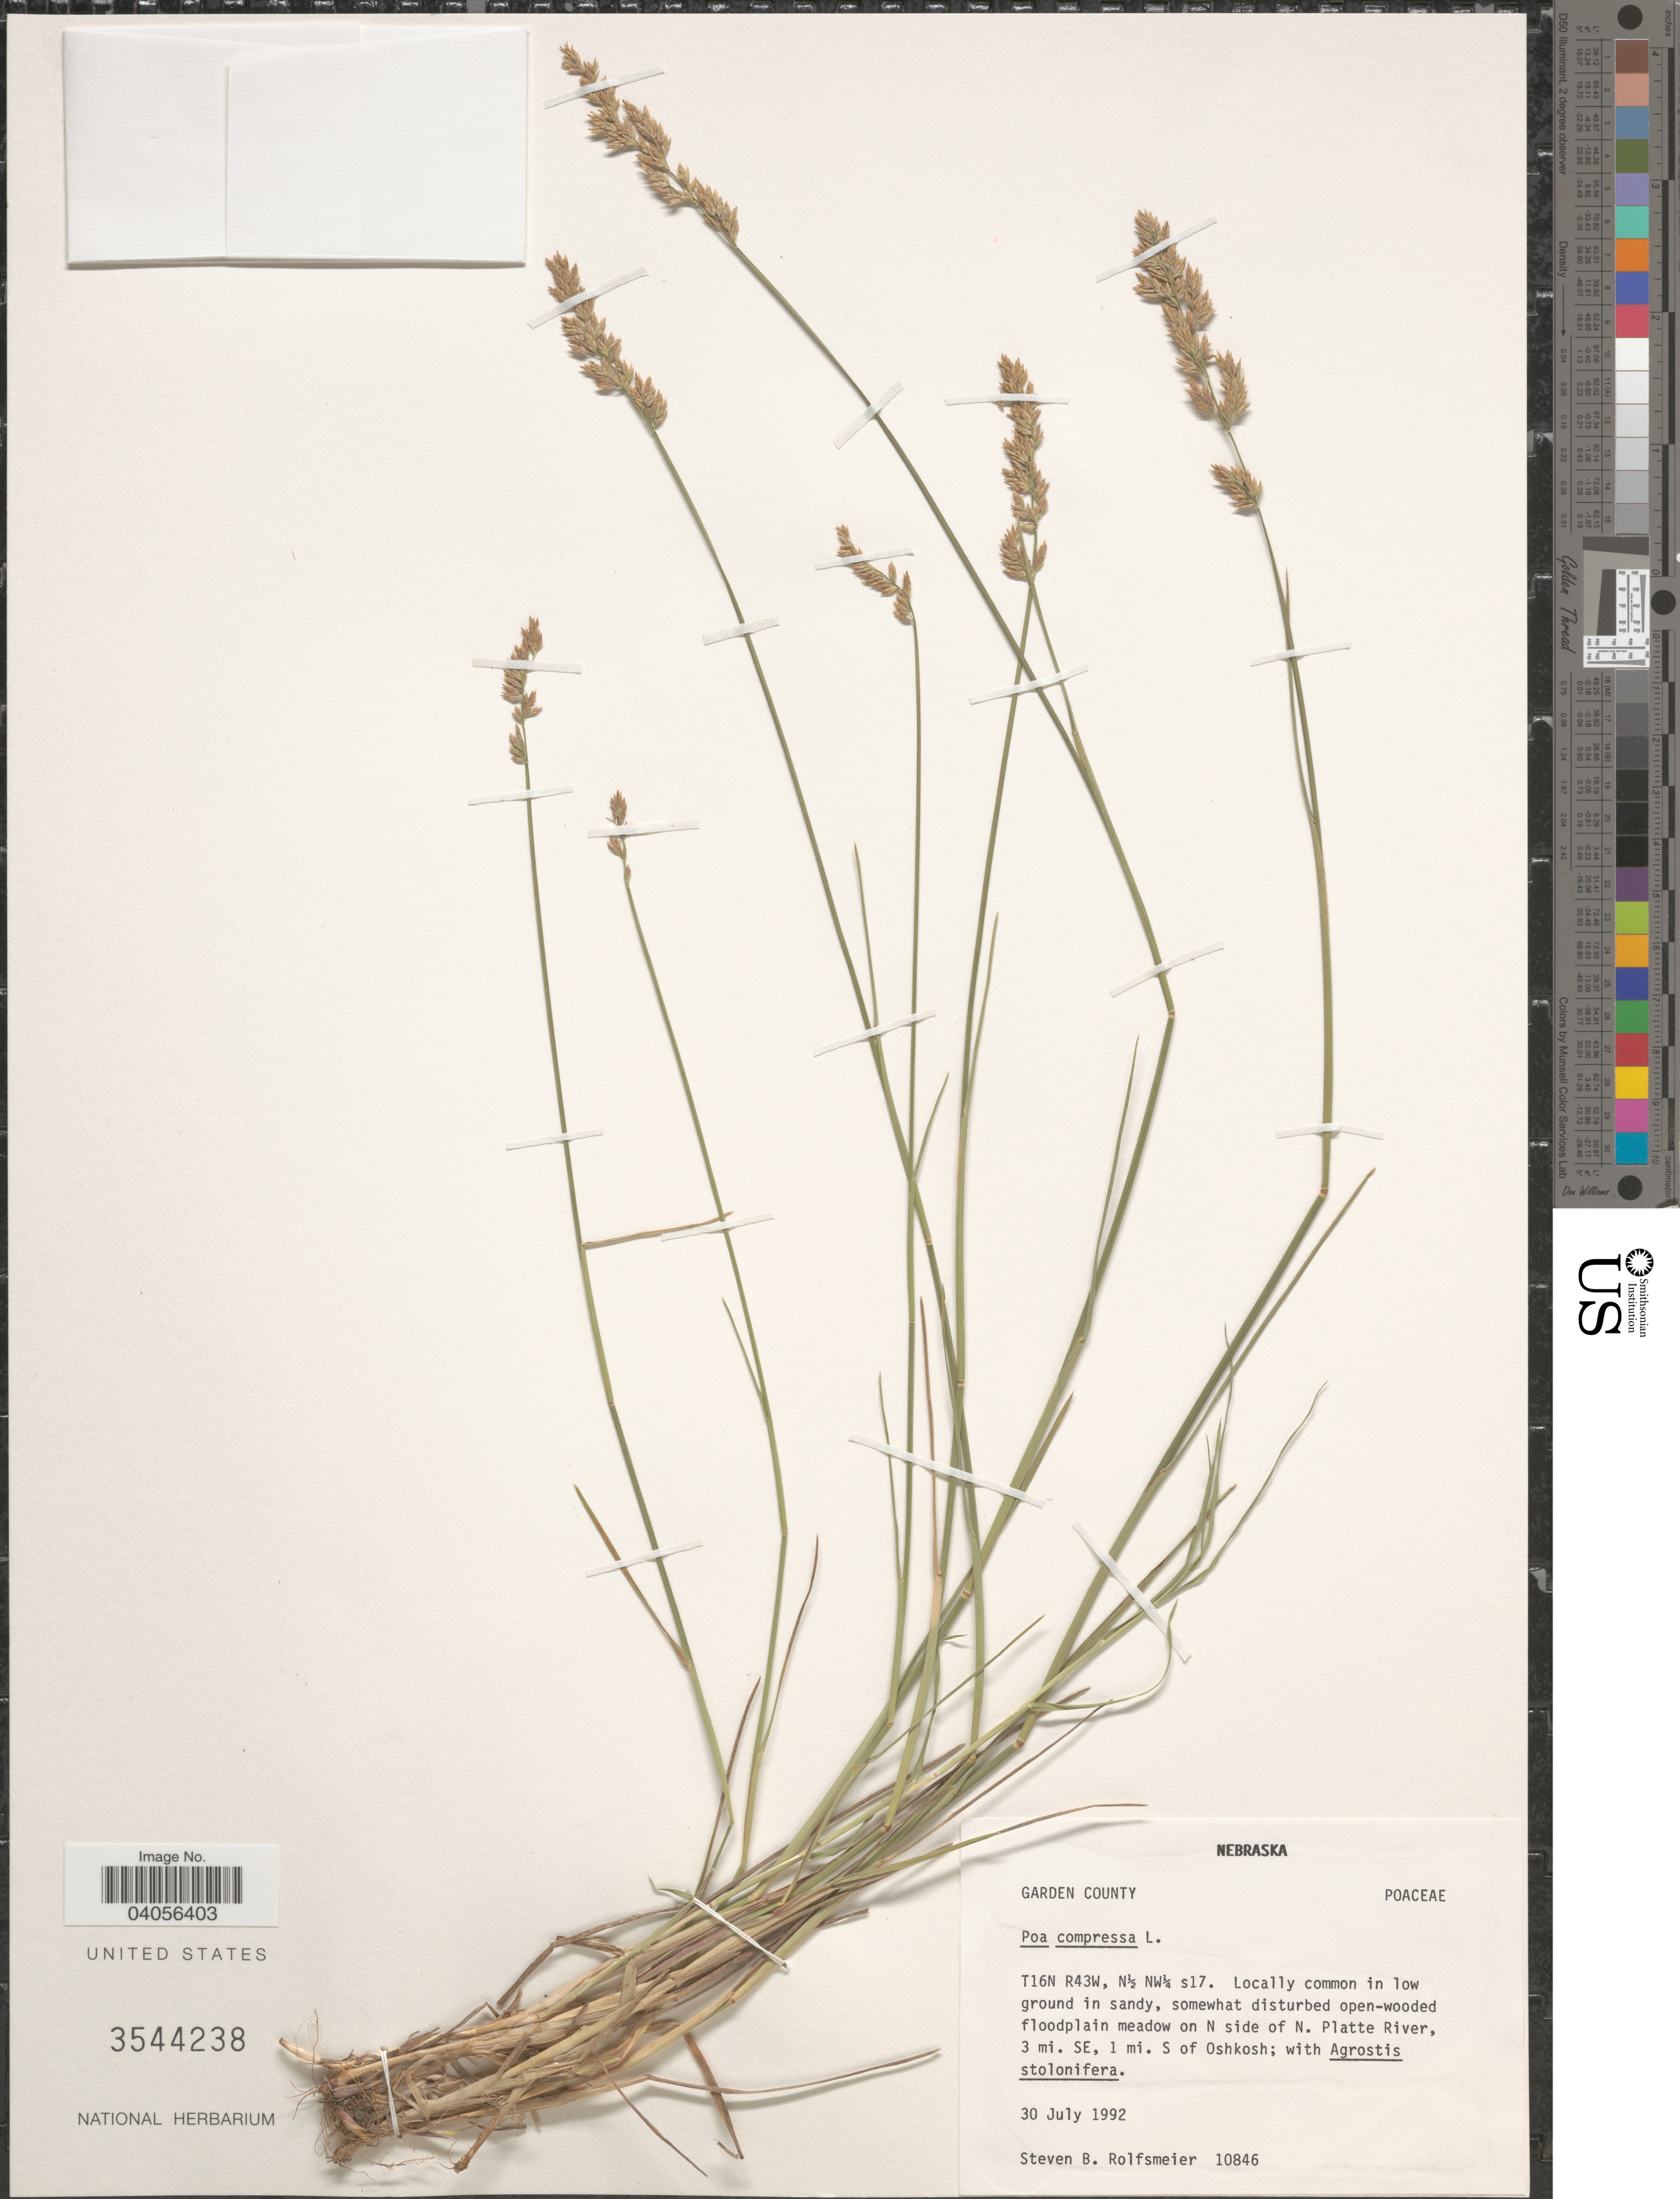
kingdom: Plantae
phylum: Tracheophyta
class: Liliopsida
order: Poales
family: Poaceae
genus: Poa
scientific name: Poa compressa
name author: L.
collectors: S. Rolfsmeier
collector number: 10846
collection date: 1992-07-30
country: United States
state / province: Nebraska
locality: Garden County. T16N R43W, N½ NW¼ s17. In low ground in sandy, somewhat disturbed open-wooded floodplain meadow on N side of N. Platte River, 3 mi. SE, 1 mi. S of Oshkosh.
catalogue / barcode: US 3544238